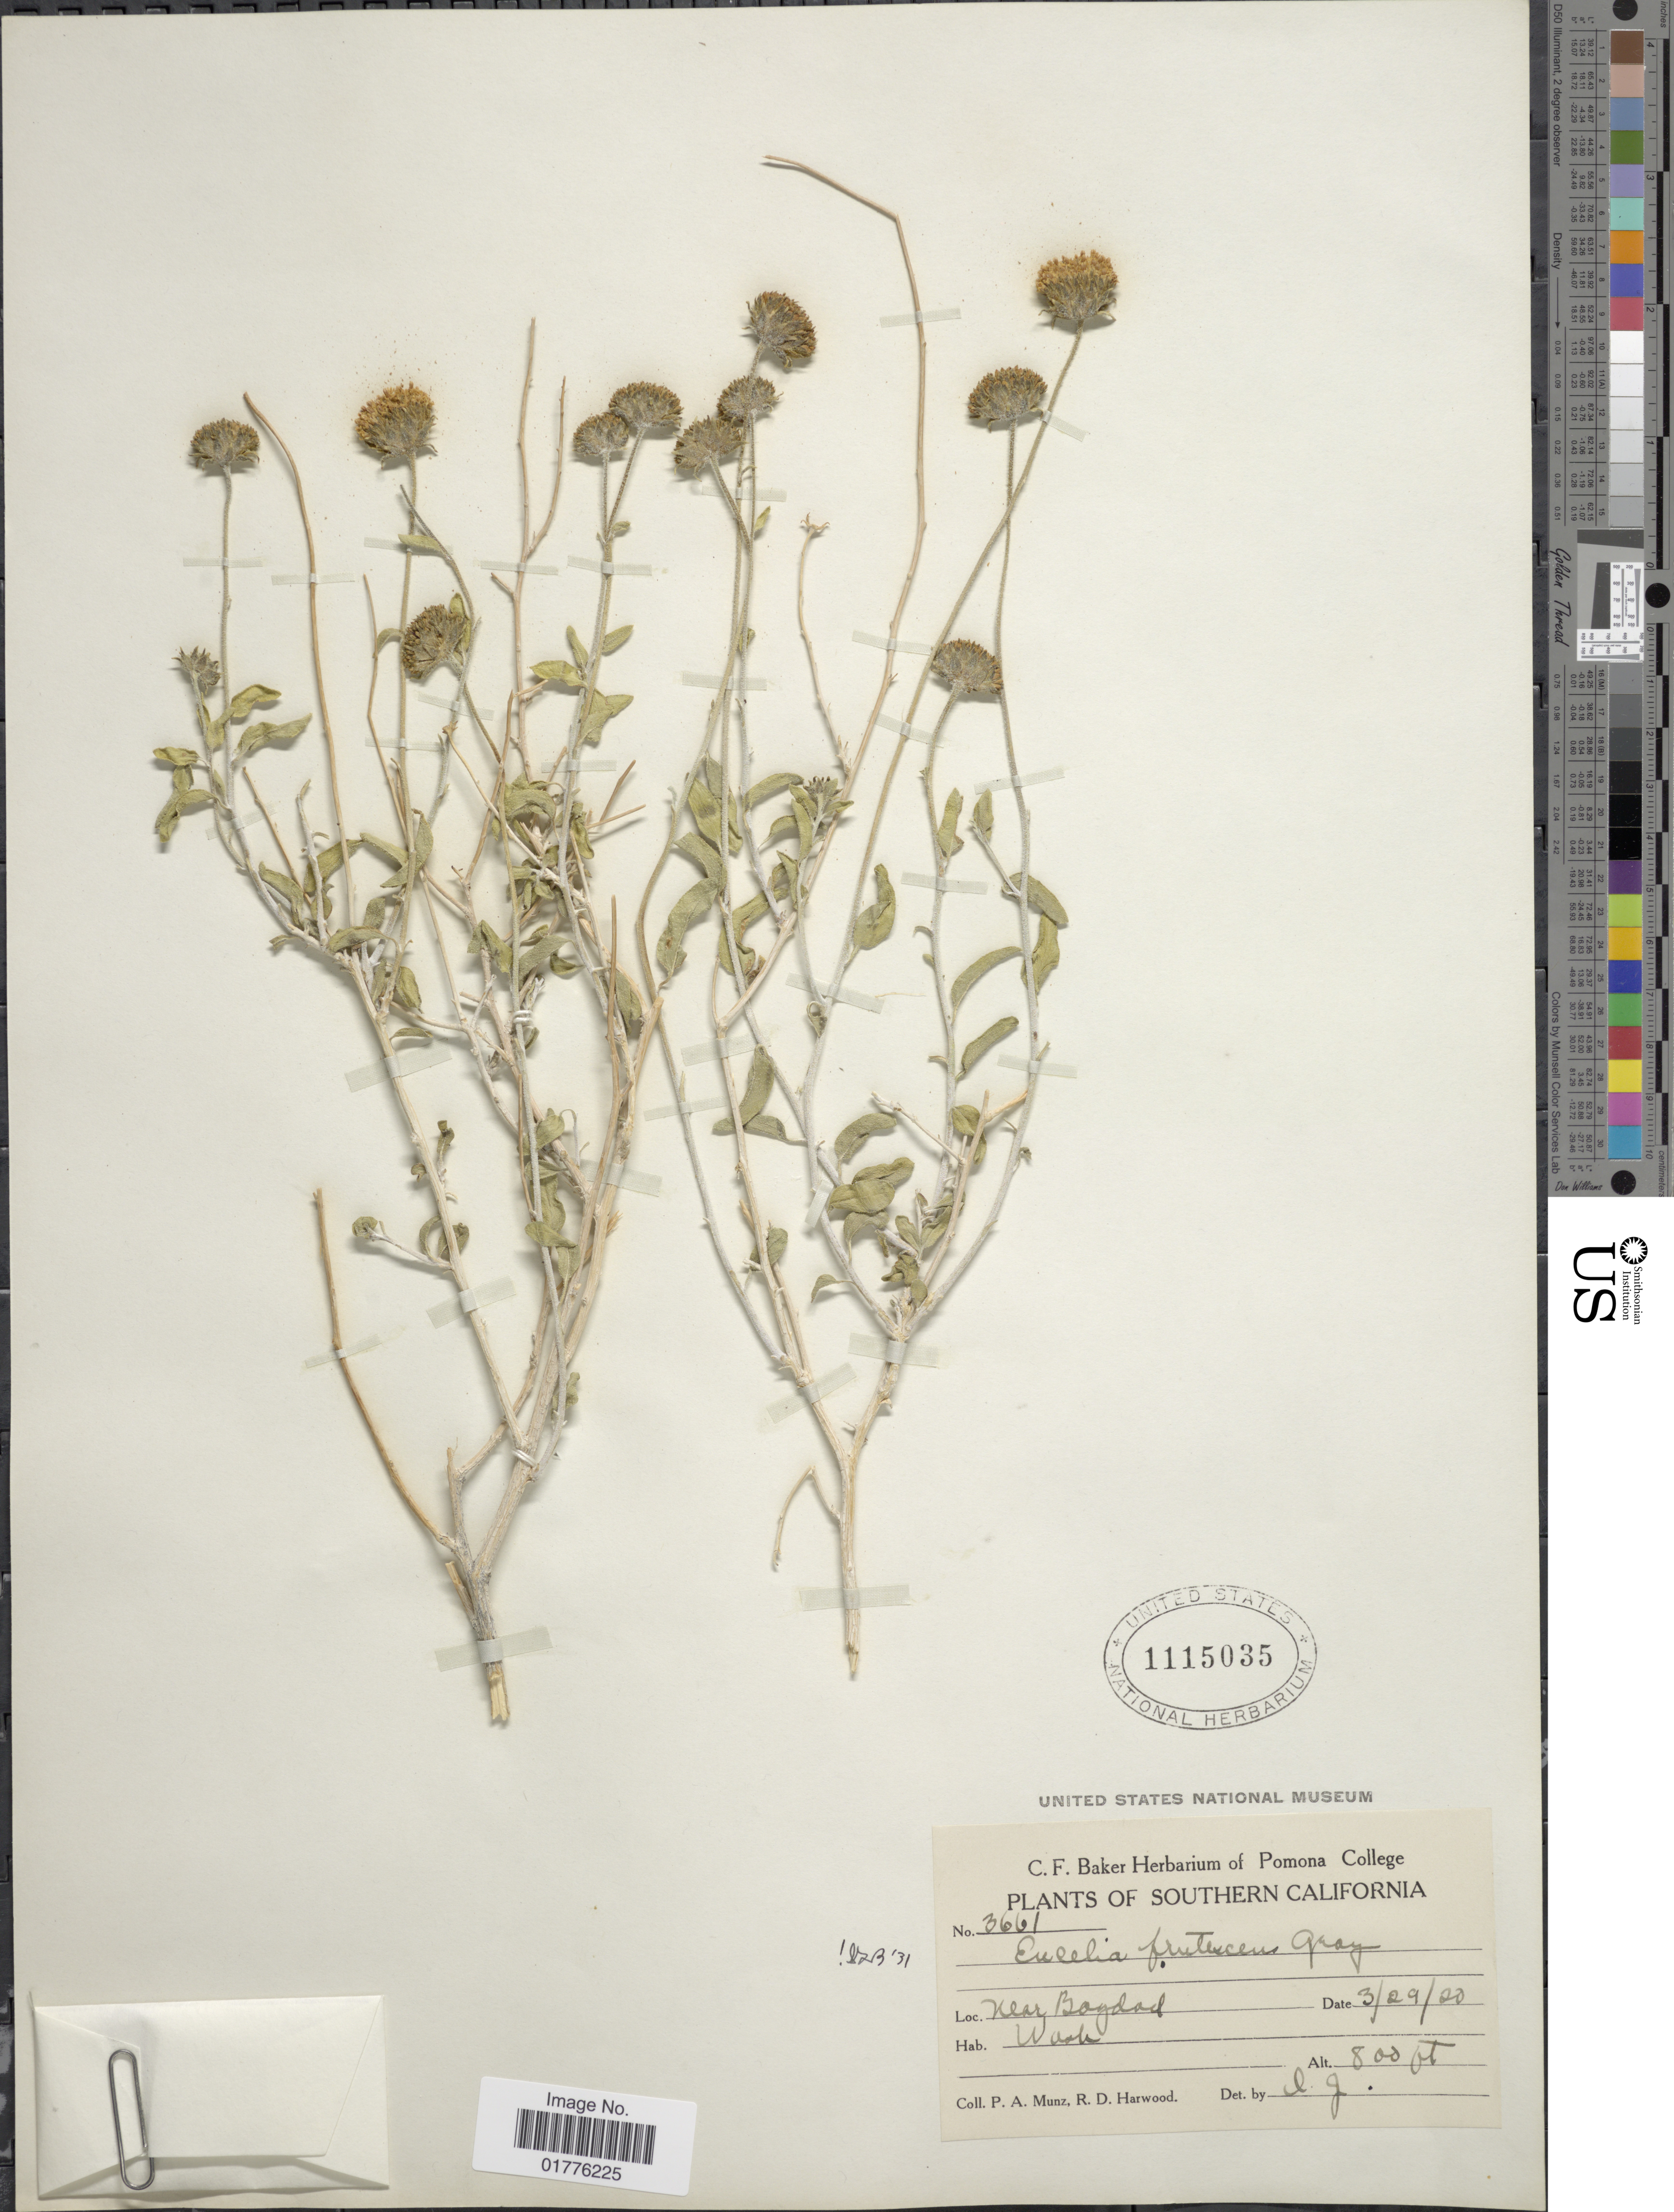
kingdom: Plantae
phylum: Tracheophyta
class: Magnoliopsida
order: Asterales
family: Asteraceae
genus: Encelia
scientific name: Encelia frutescens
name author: (A. Gray) A. Gray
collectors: P. A. Munz & R. Harwood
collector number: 3661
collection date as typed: Transcribed d/m/y: 29/3/20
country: United States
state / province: California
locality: Southern California. Near bagdad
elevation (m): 244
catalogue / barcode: US 1115035